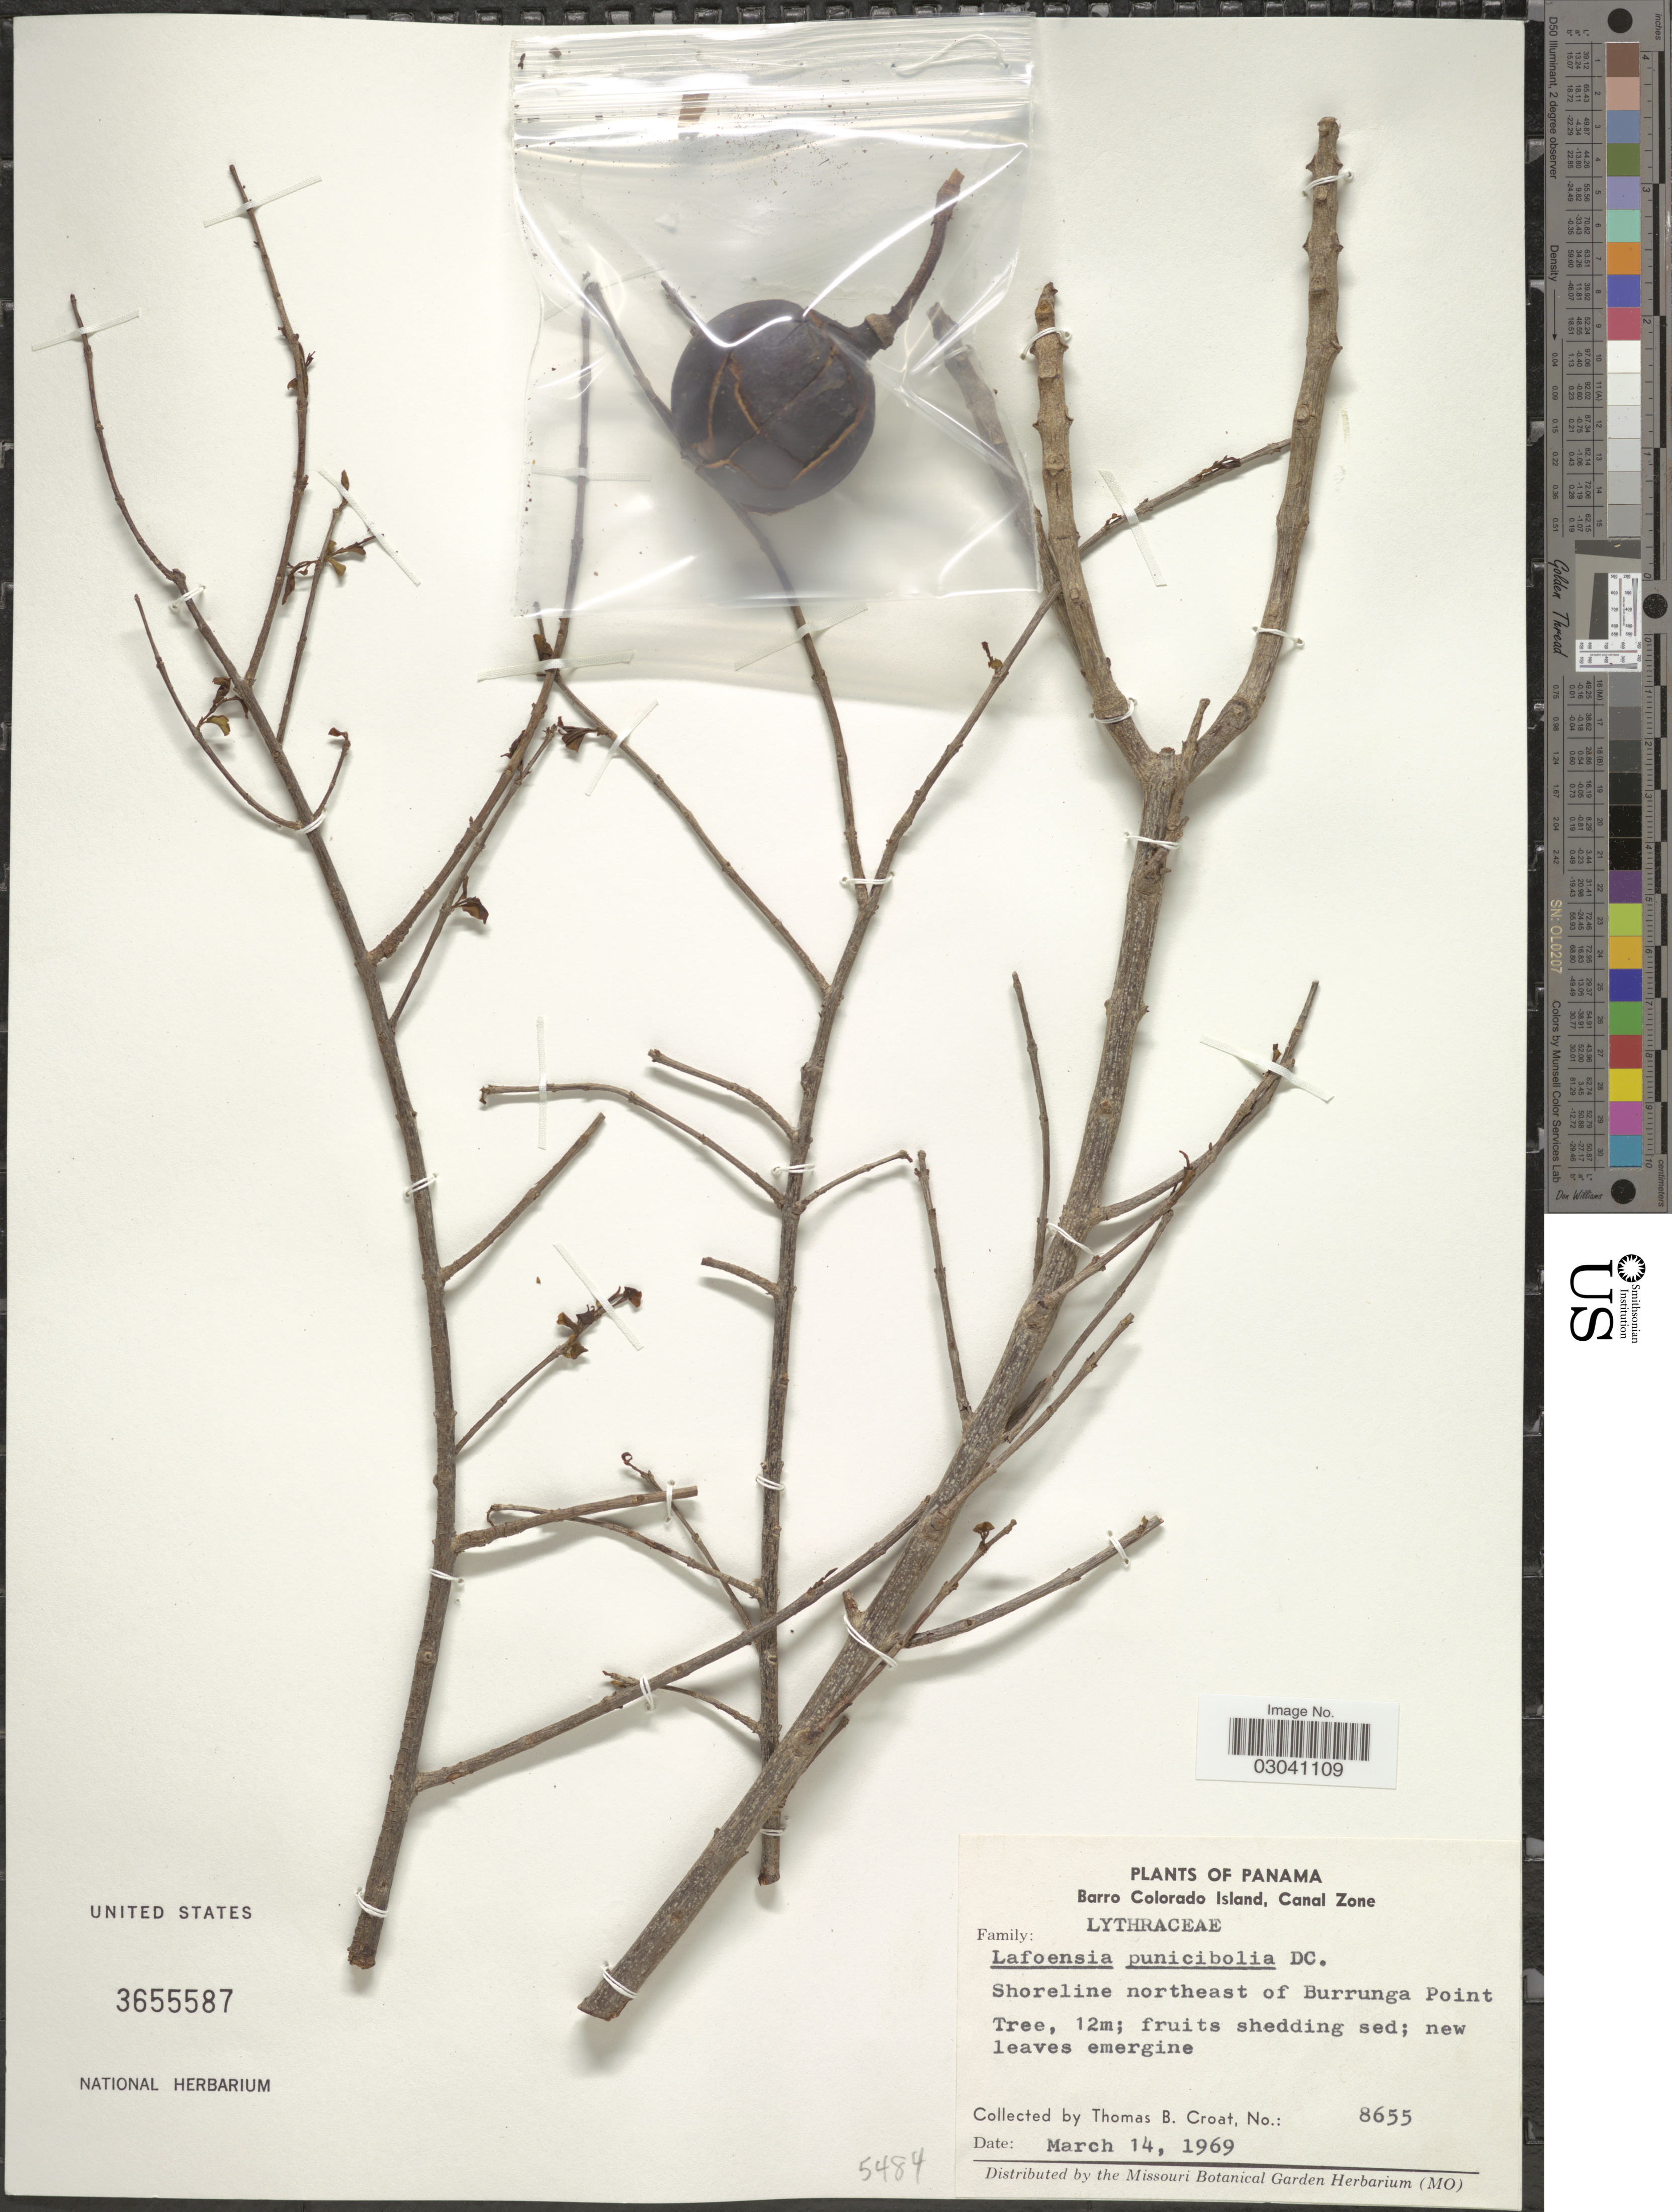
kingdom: Plantae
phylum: Tracheophyta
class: Magnoliopsida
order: Myrtales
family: Lythraceae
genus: Lafoensia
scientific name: Lafoensia punicifolia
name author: DC.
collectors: T. B. Croat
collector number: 8655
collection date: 1969-03-14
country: Panama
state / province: Panamá Oeste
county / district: Canal Zone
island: Barro Colorado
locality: Barro Colorado Island, Canal Zone, Shoreline northeast of Burrunga Point.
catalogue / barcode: US 3655587